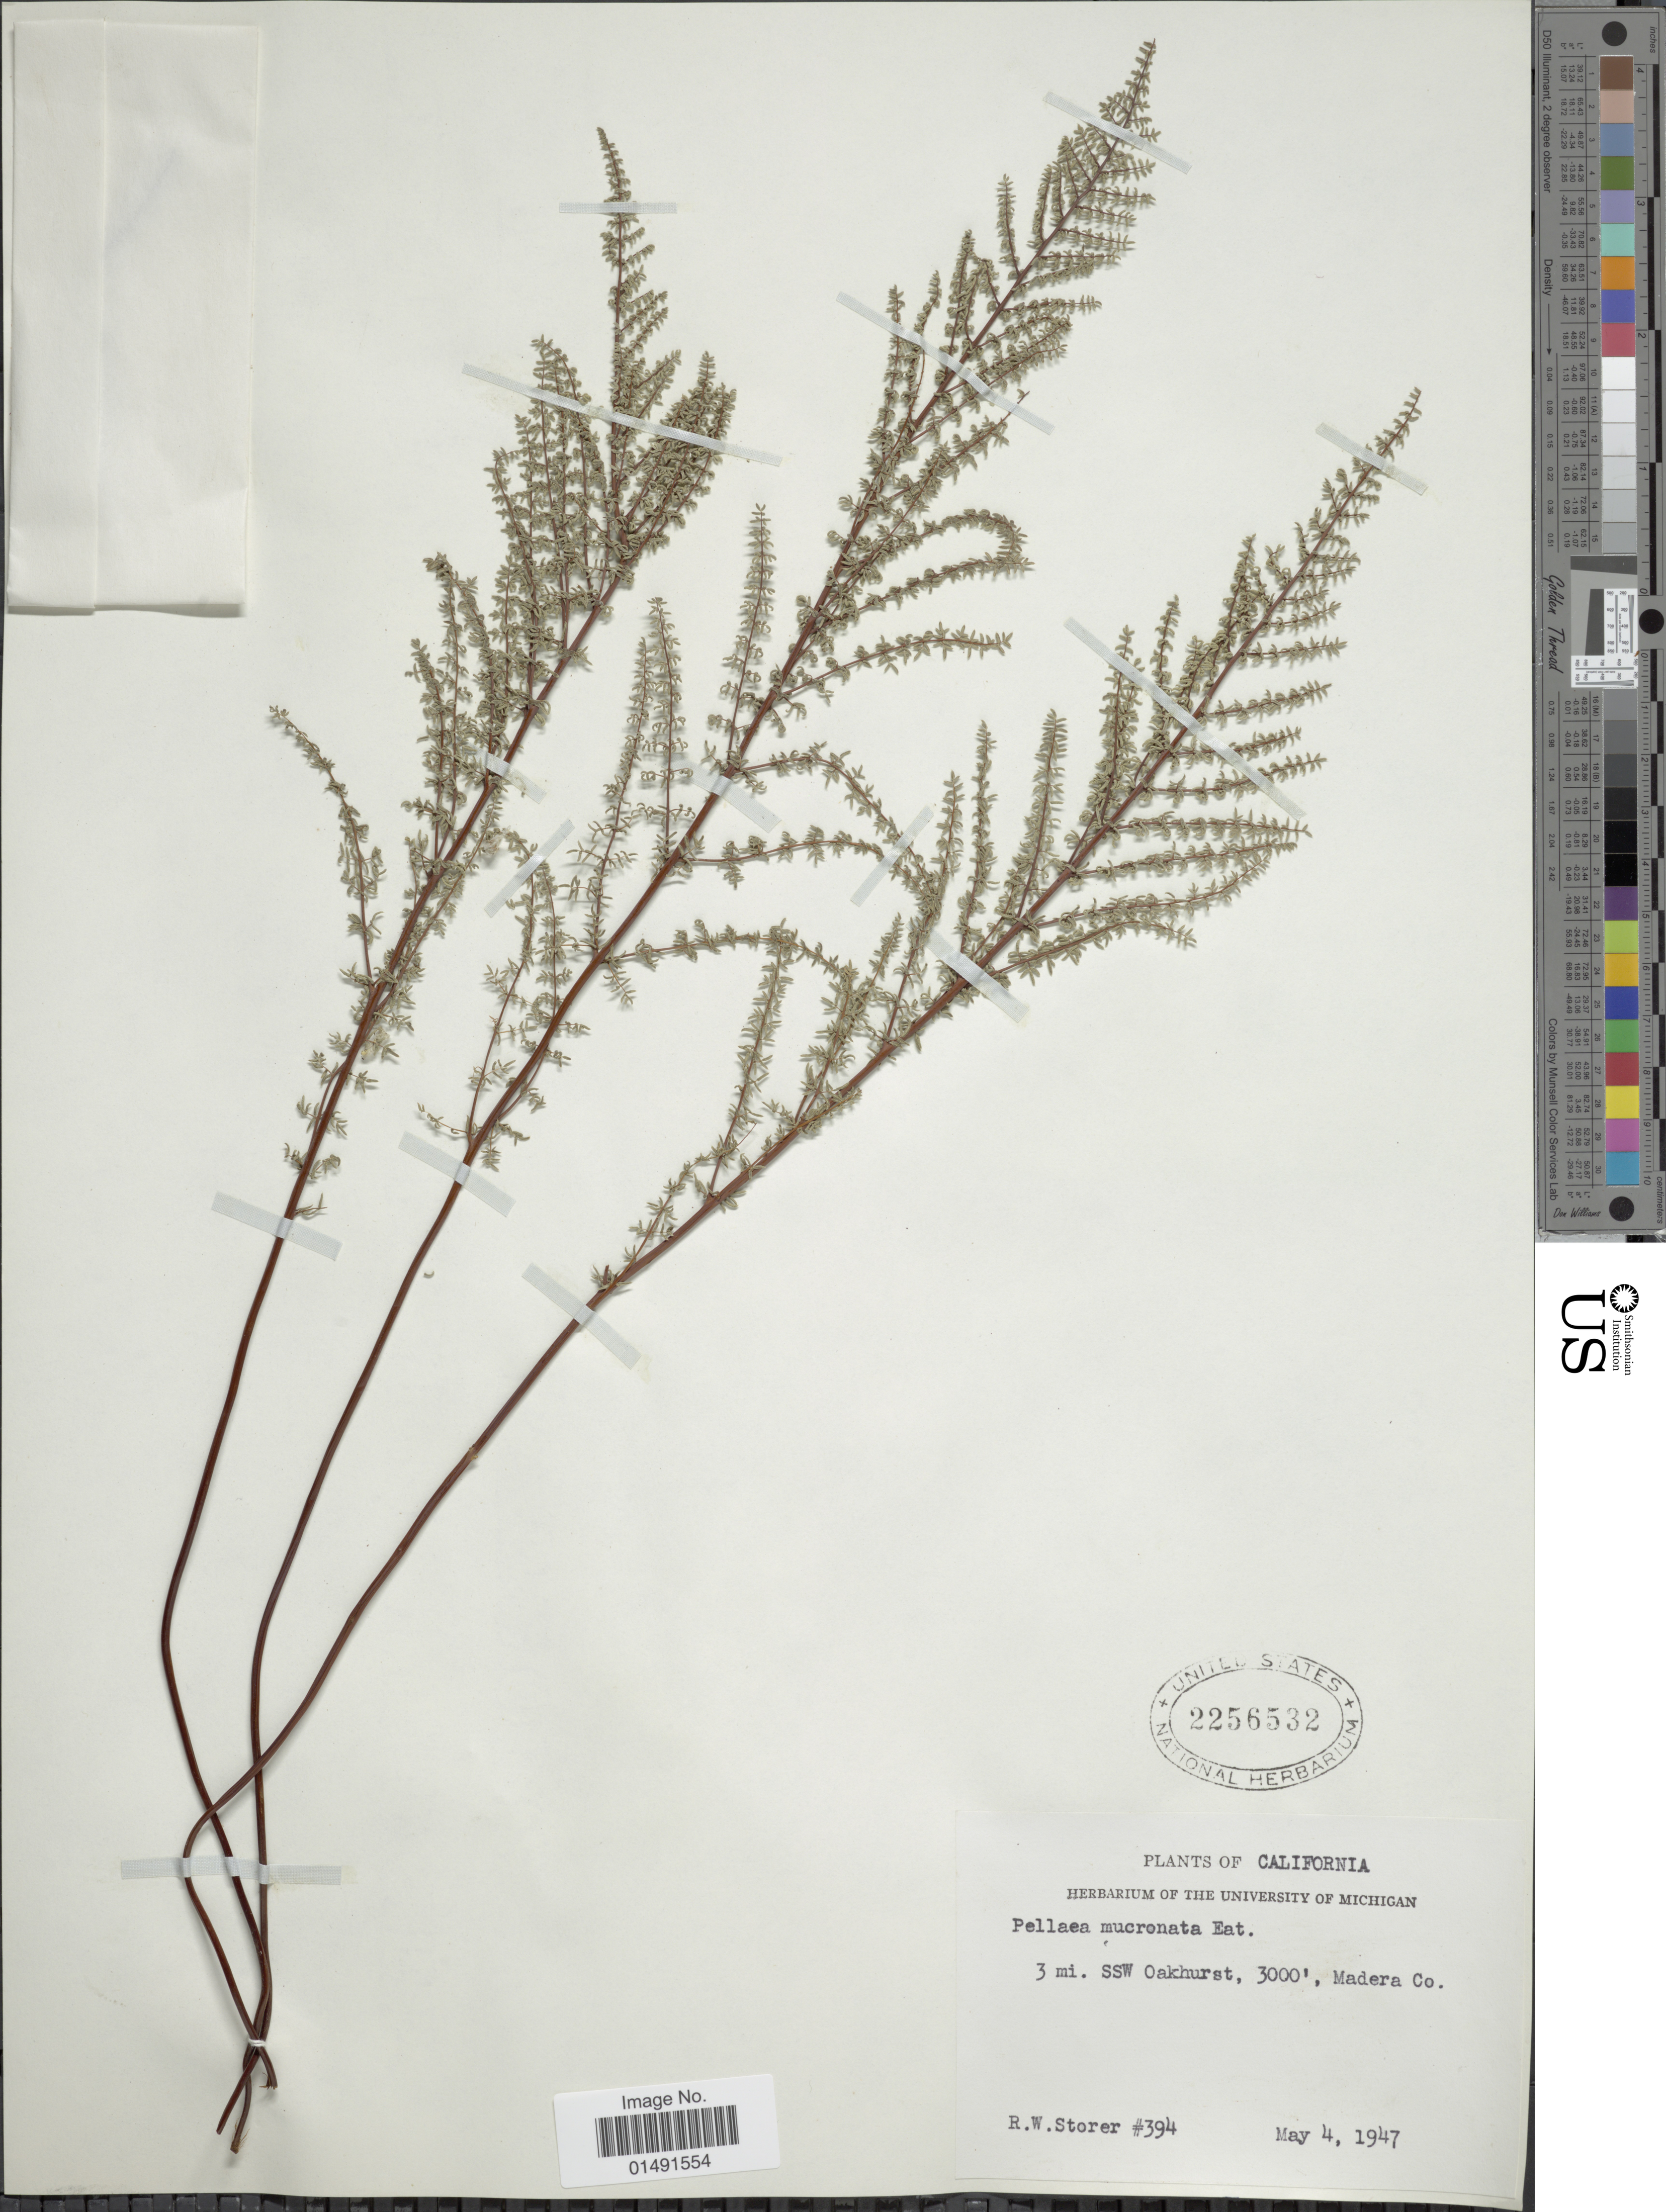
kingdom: Plantae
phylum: Tracheophyta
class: Polypodiopsida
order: Polypodiales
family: Pteridaceae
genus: Pellaea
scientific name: Pellaea mucronata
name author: (D.C. Eaton) D.C. Eaton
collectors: R. Storer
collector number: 394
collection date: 1947-05-04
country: United States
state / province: California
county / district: Madera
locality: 3 mi. SSW Oakhurst, Madera Co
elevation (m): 914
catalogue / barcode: US 2256532